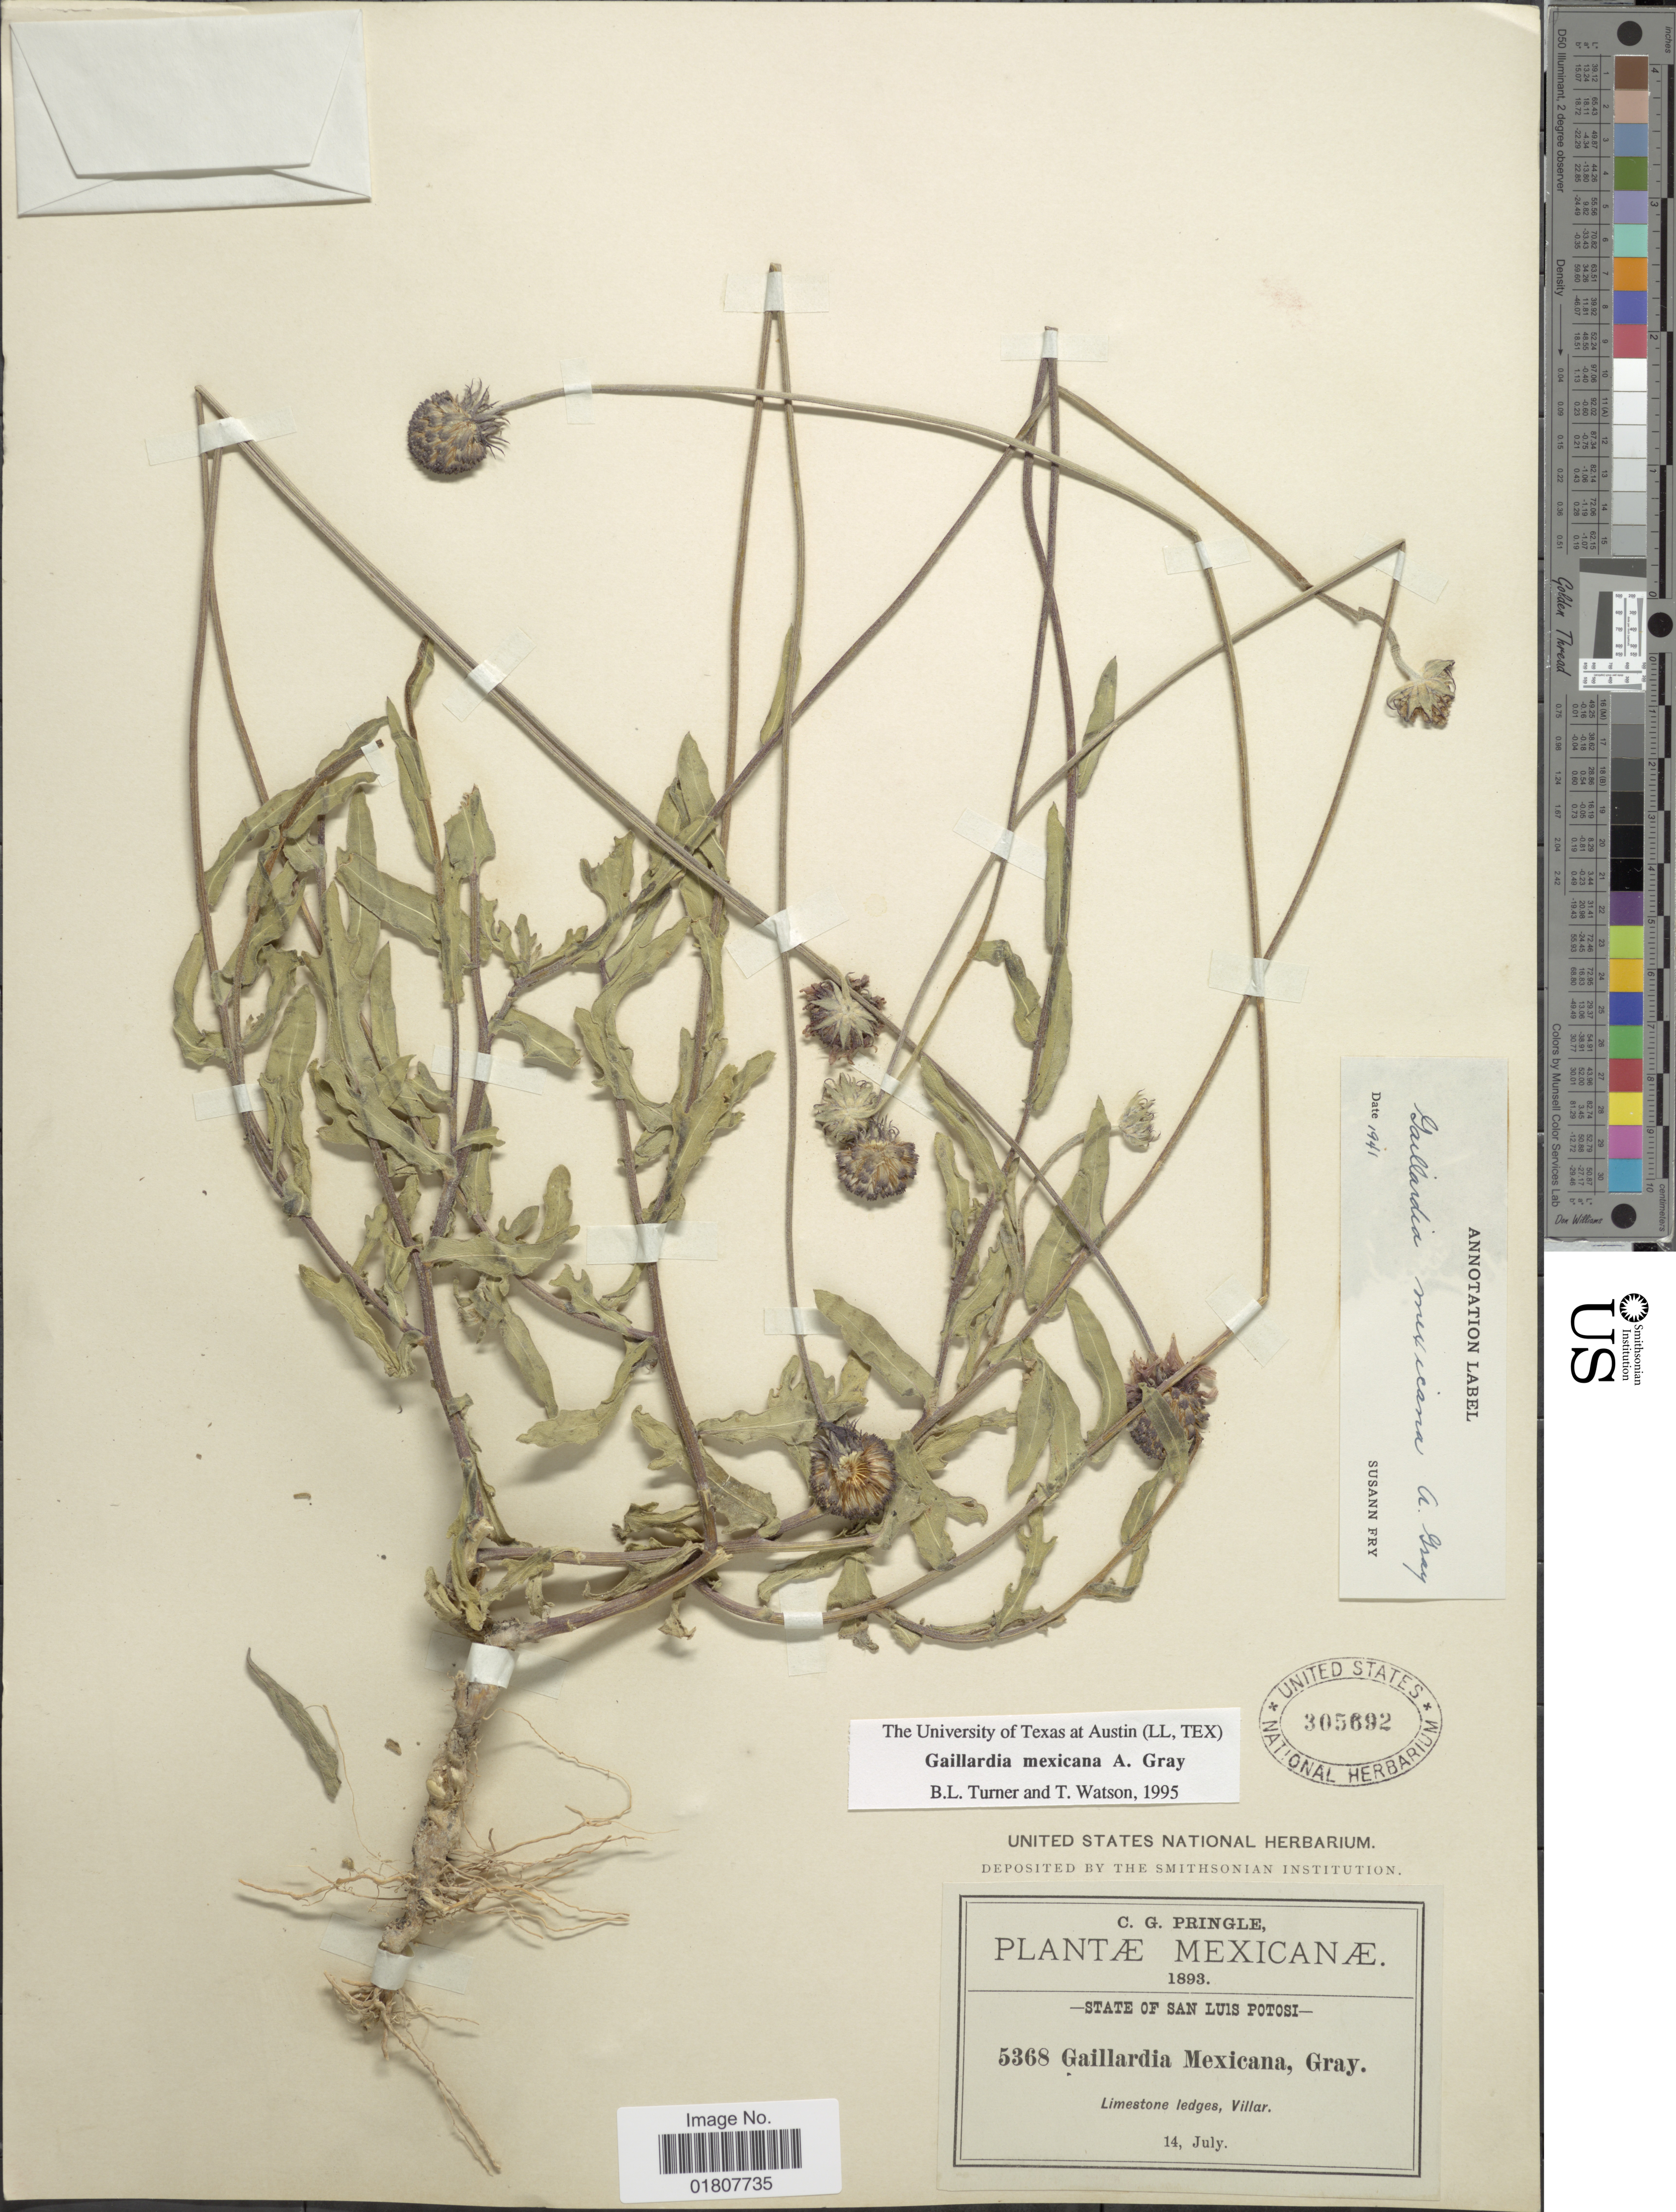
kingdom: Plantae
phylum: Tracheophyta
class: Magnoliopsida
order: Asterales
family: Asteraceae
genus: Gaillardia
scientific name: Gaillardia mexicana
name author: A. Gray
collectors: C. G. Pringle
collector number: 5368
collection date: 1893-07-14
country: Mexico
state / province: San Luis Potosí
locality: State of San Luis Potosi. Limestone ledges, Villar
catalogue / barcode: US 305692